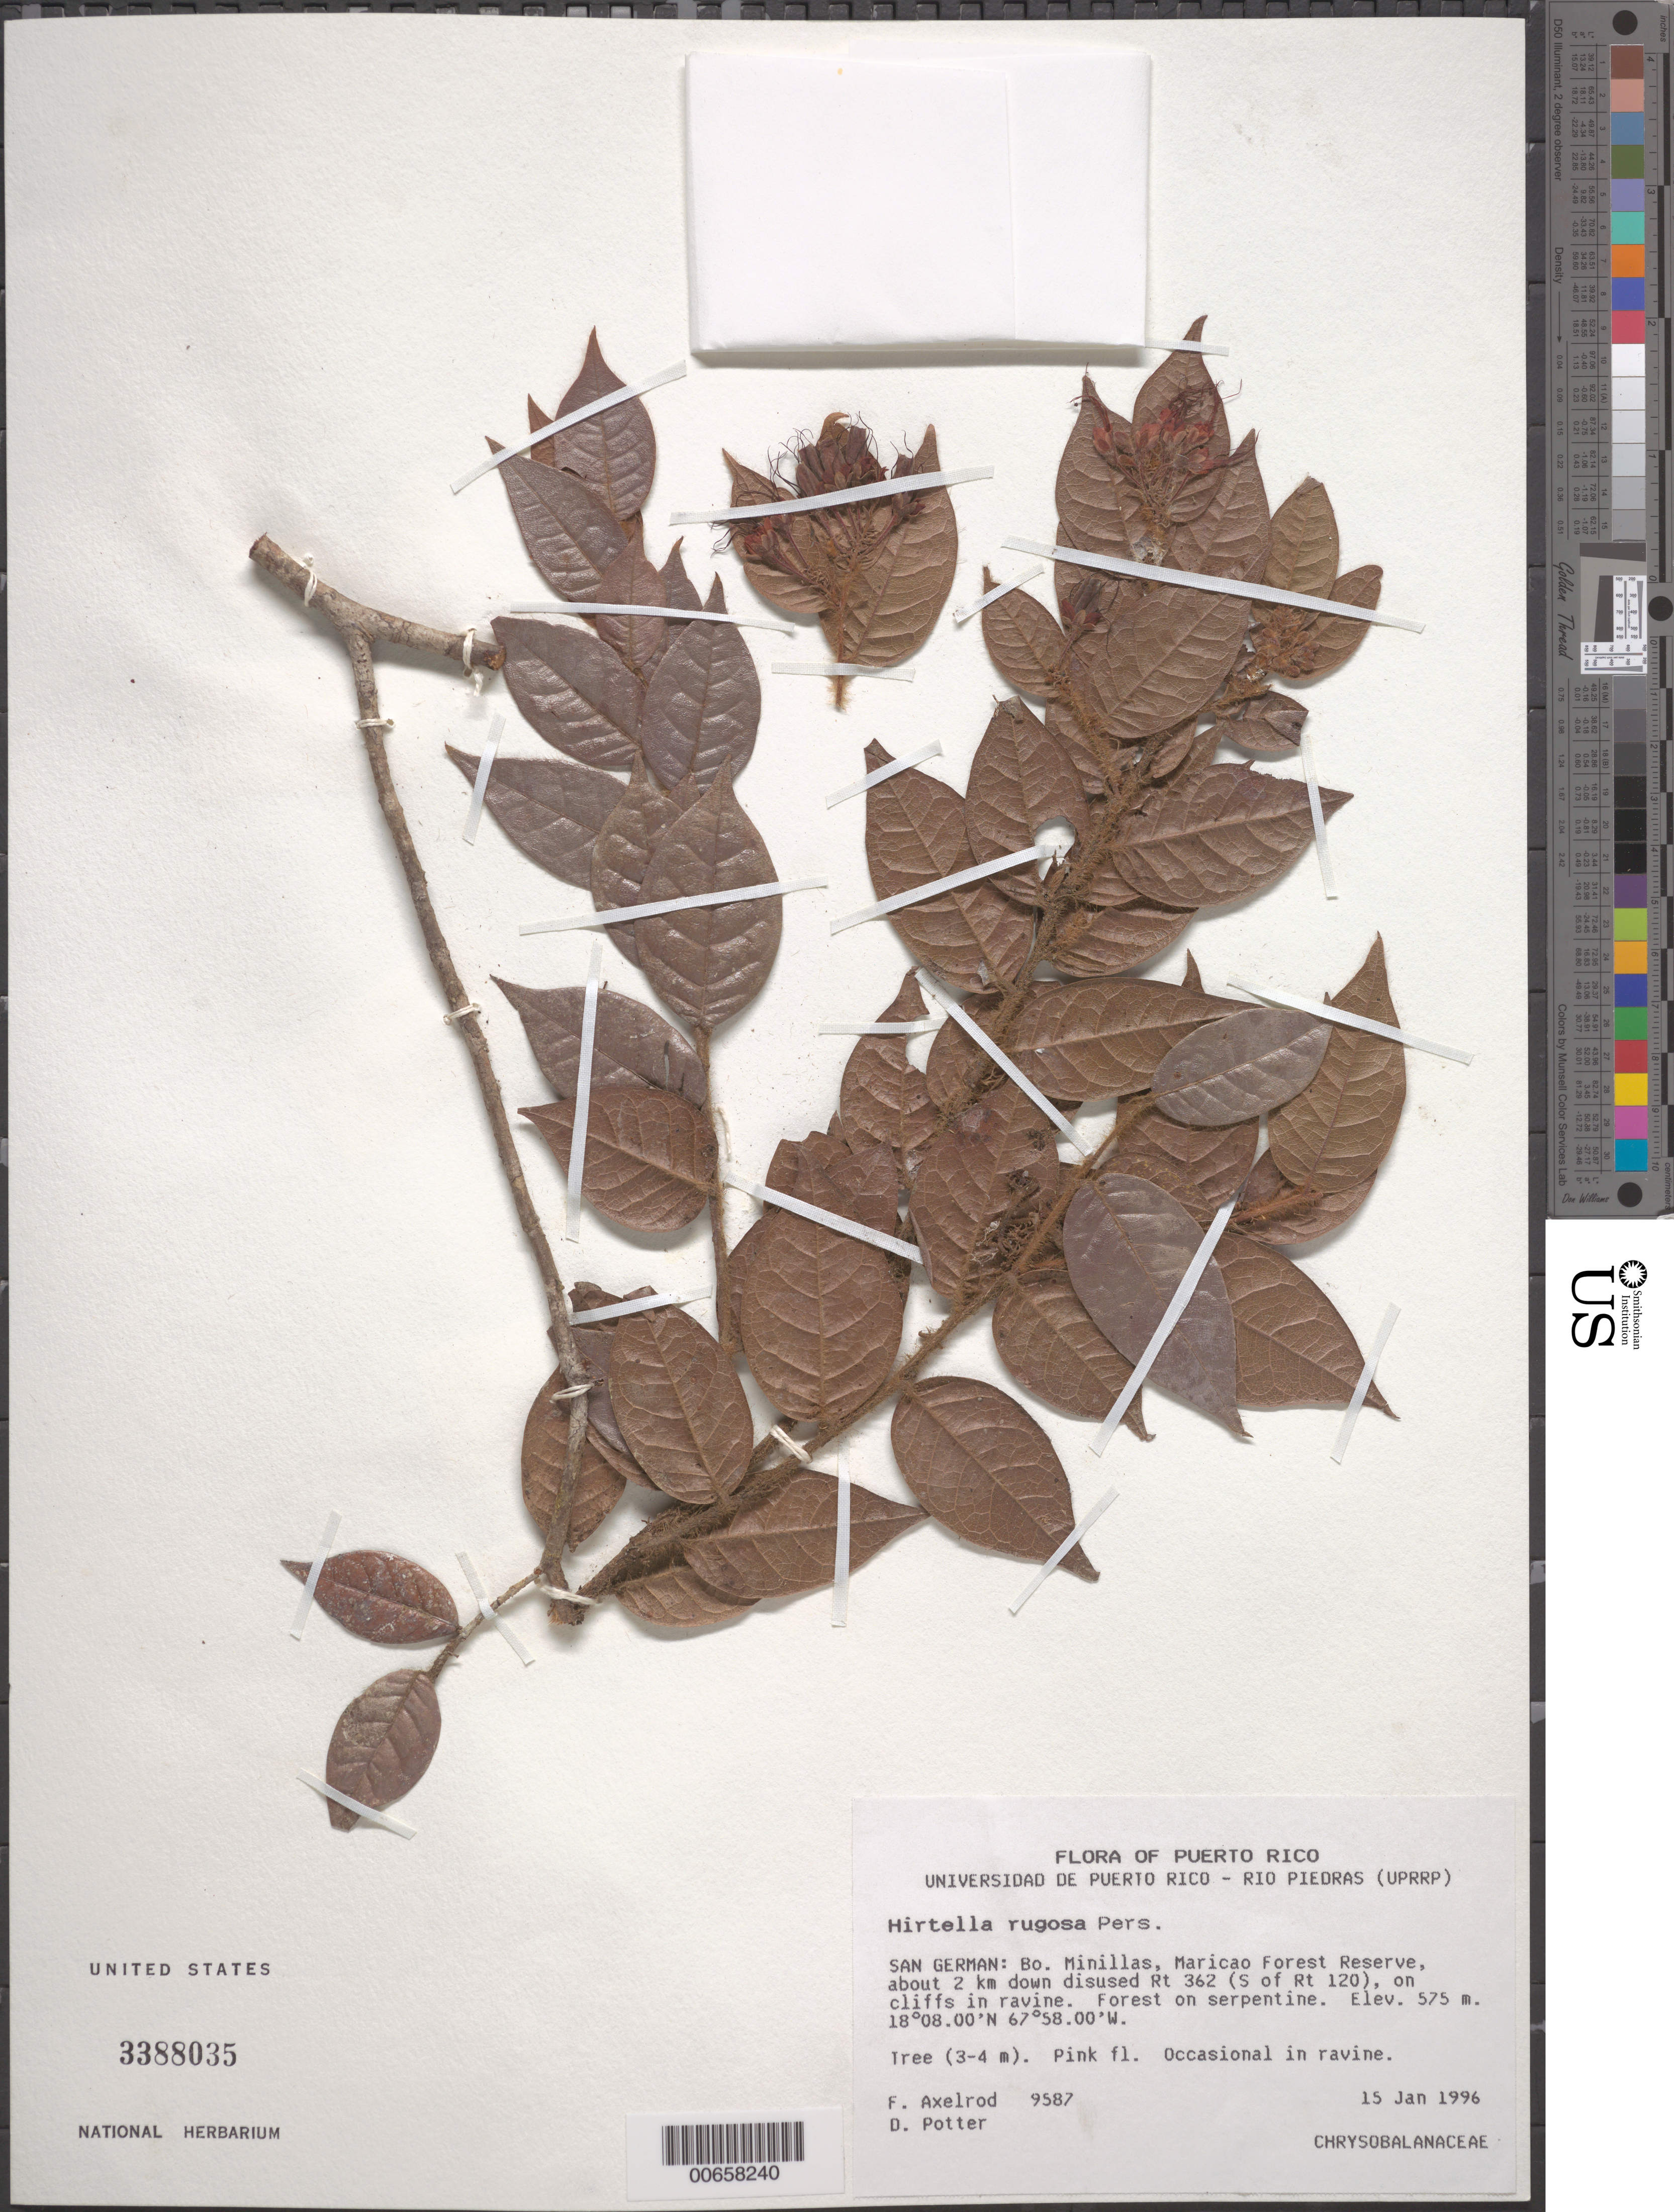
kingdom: Plantae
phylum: Tracheophyta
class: Magnoliopsida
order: Malpighiales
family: Chrysobalanaceae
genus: Hirtella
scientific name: Hirtella rugosa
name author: Thuill. ex Pers.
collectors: F. S. Axelrod & D. Potter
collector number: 9587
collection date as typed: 15 Jan 1996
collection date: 1996-01-15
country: Puerto Rico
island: Greater Antilles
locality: San German: Bo. Minillas, Maricao Forest Reserve, about 2 km down disused Rt 362 (S of Rt 120)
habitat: On cliffs in ravine; forest on serpentine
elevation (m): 575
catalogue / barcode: US 3388035